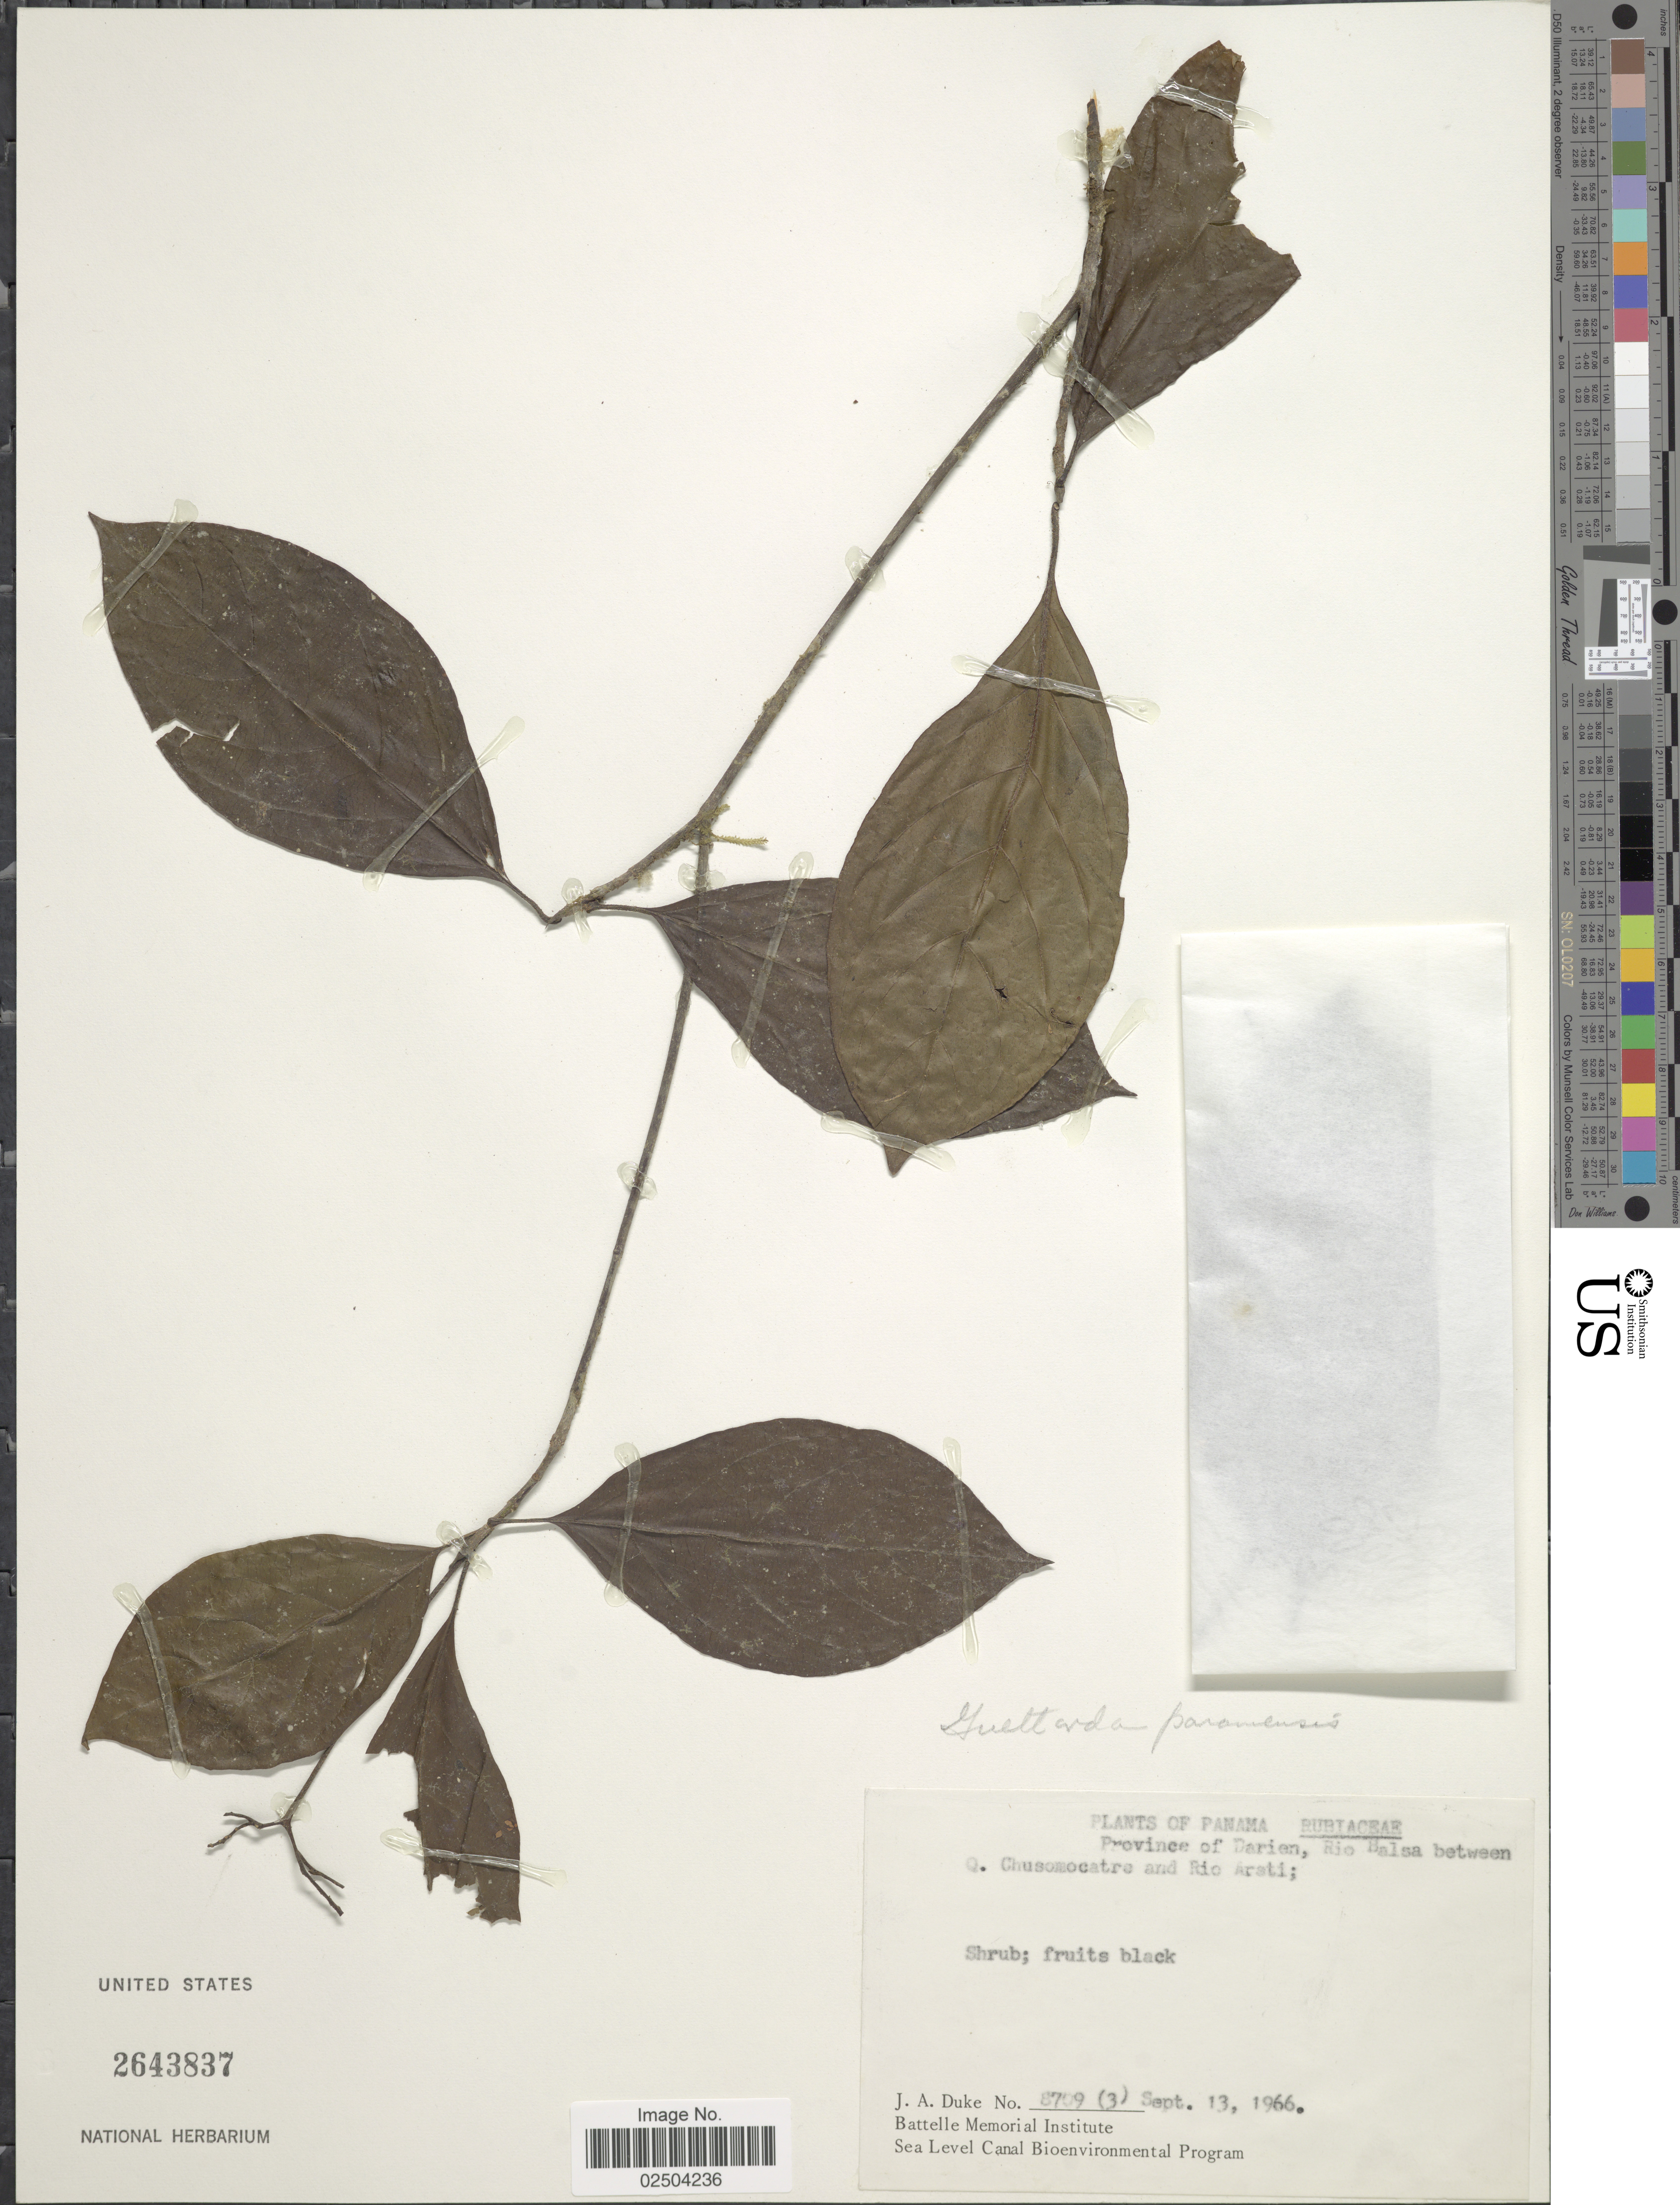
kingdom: Plantae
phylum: Tracheophyta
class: Magnoliopsida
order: Gentianales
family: Rubiaceae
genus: Stenostomum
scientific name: Stenostomum acreanum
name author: (K. Krause) Achille & Delprete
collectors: J. A. Duke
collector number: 8709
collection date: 1966-09-13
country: Panama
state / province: Darién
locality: Province of darien, Rio Balsa between Q. Chusomocatre and Rio Arati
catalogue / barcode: US 2643837